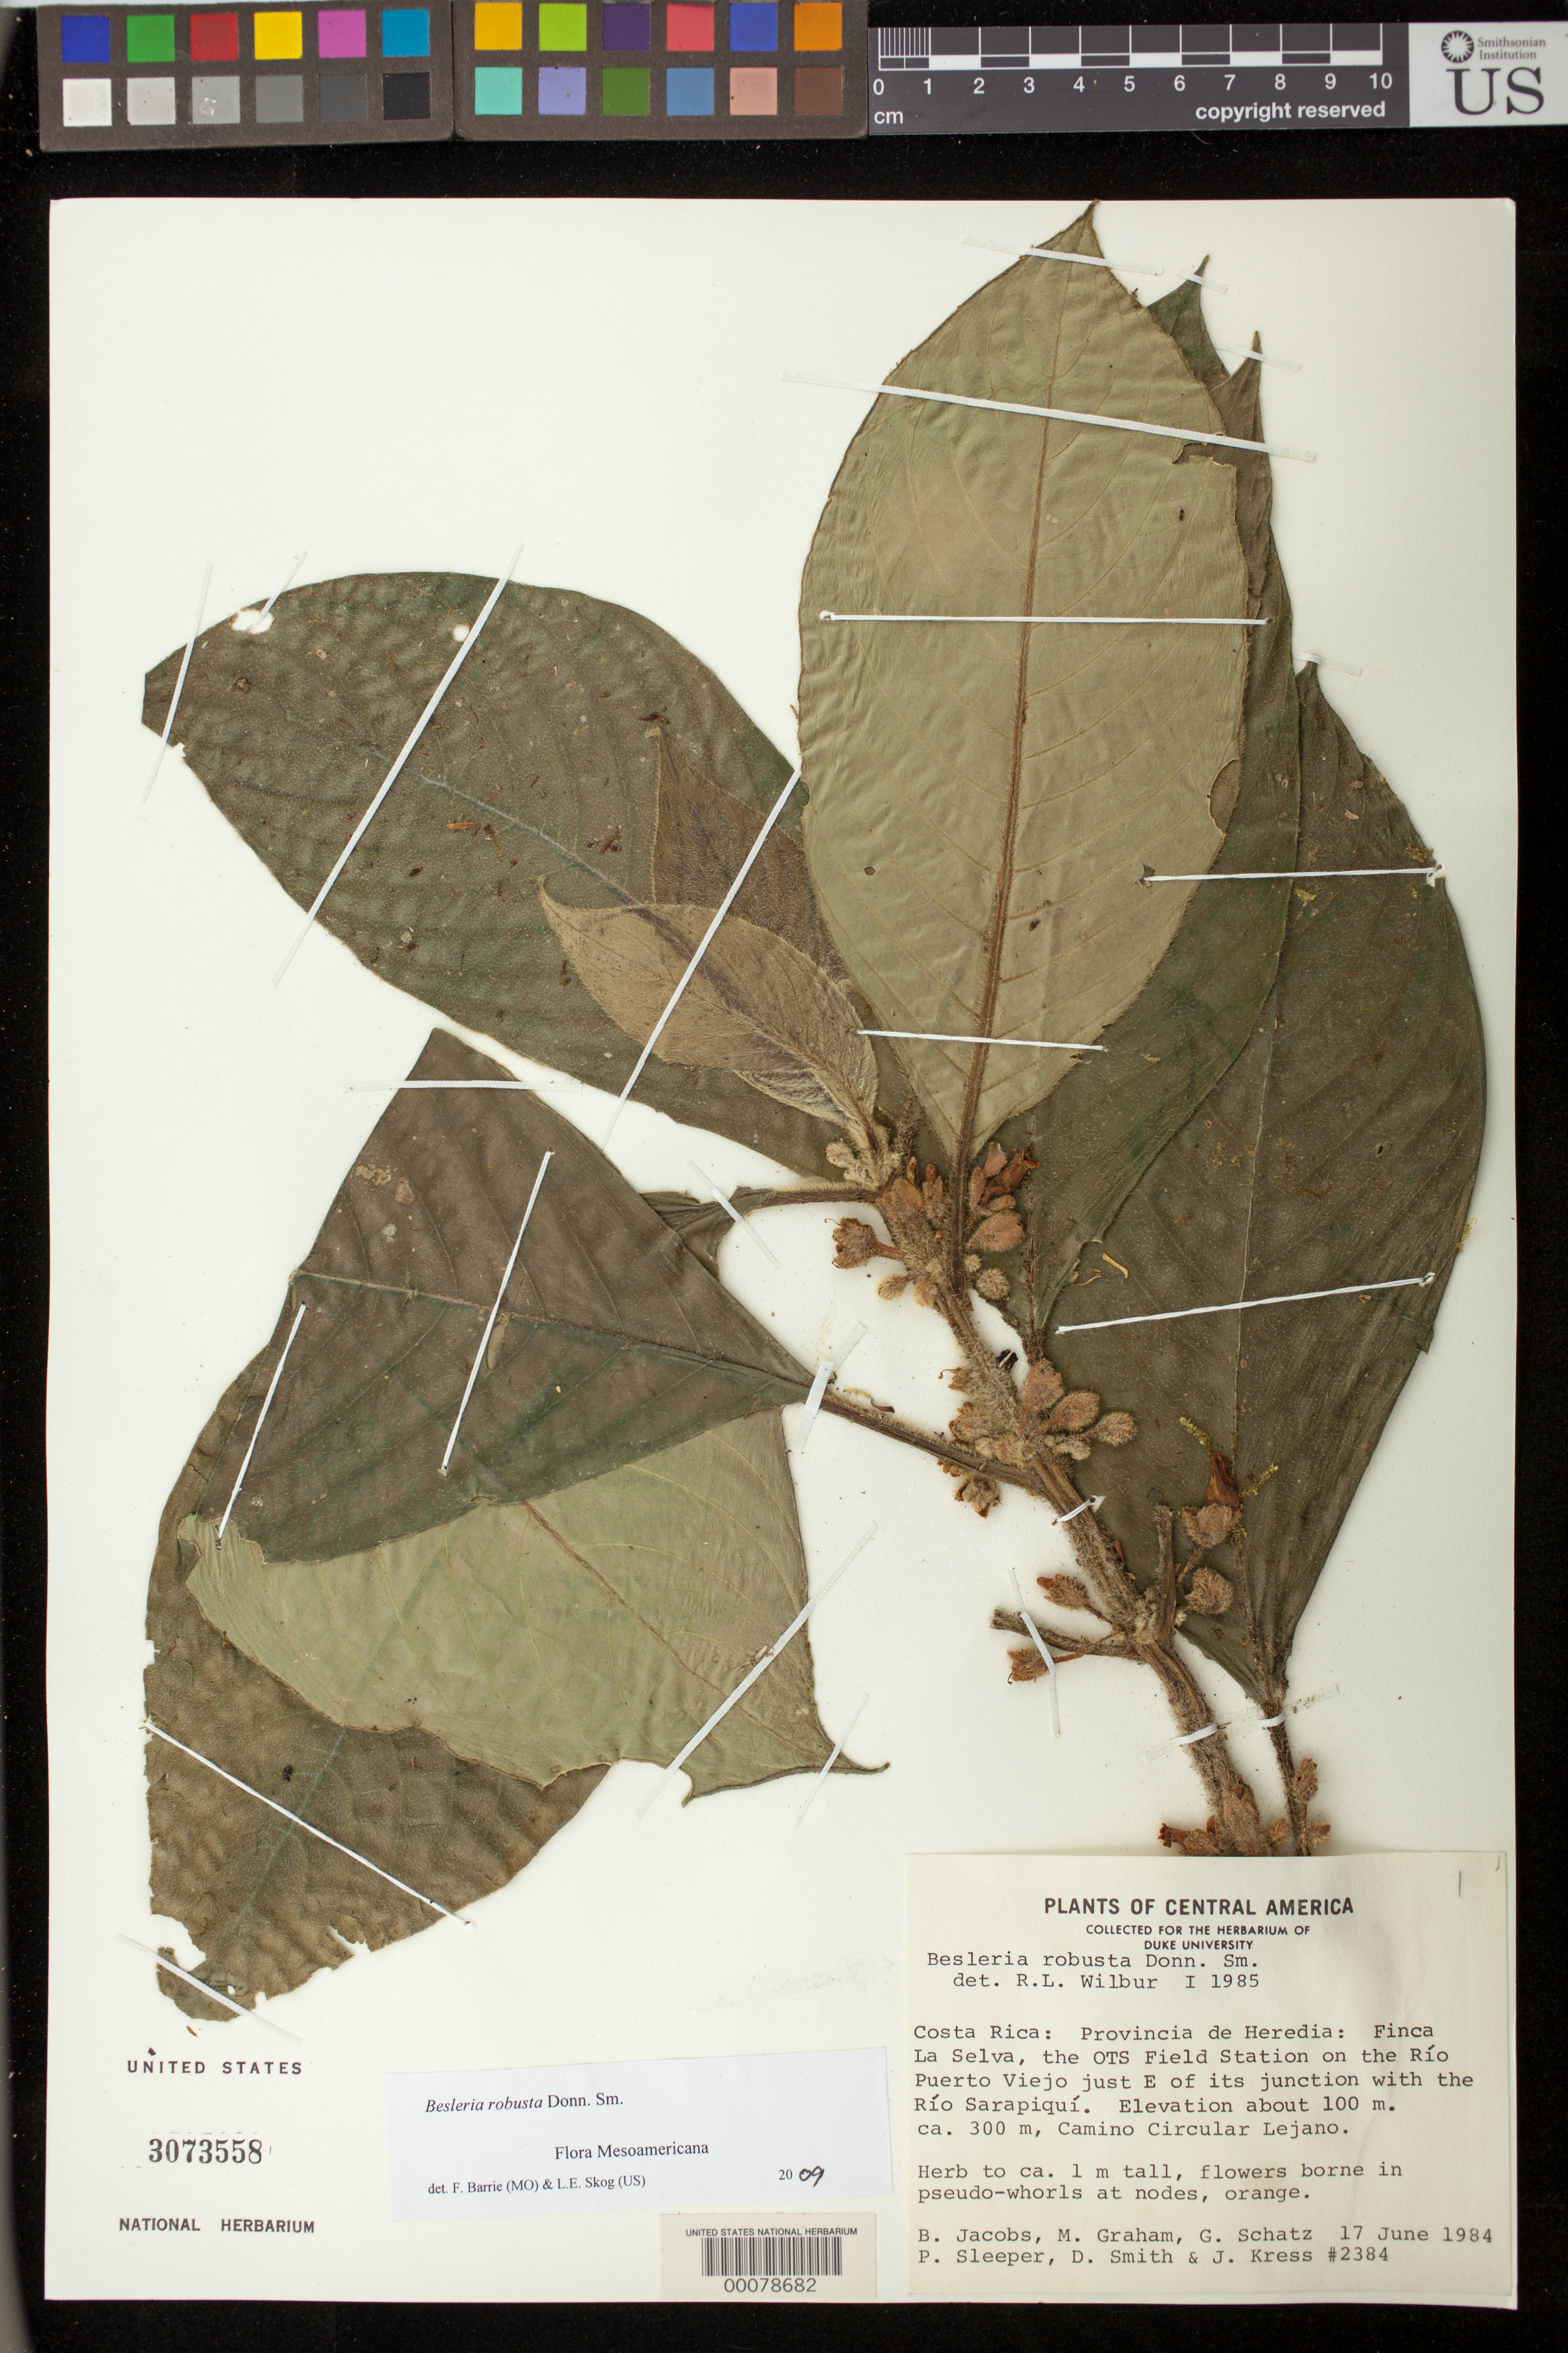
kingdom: Plantae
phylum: Tracheophyta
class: Magnoliopsida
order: Lamiales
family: Gesneriaceae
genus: Besleria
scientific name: Besleria robusta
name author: Donn. Sm.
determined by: Wilbur, R. L.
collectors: B. Jacobs & et al.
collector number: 2384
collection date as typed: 17 Jun 1984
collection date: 1984-06-17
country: Costa Rica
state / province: Heredia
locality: Finca La Selva, the OTS Field Station on the Rio Puerto Viejo just E of its junction with the Rio Sarapiqui; about 300 m, Camino Circular Lejano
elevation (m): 100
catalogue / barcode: US 3073558